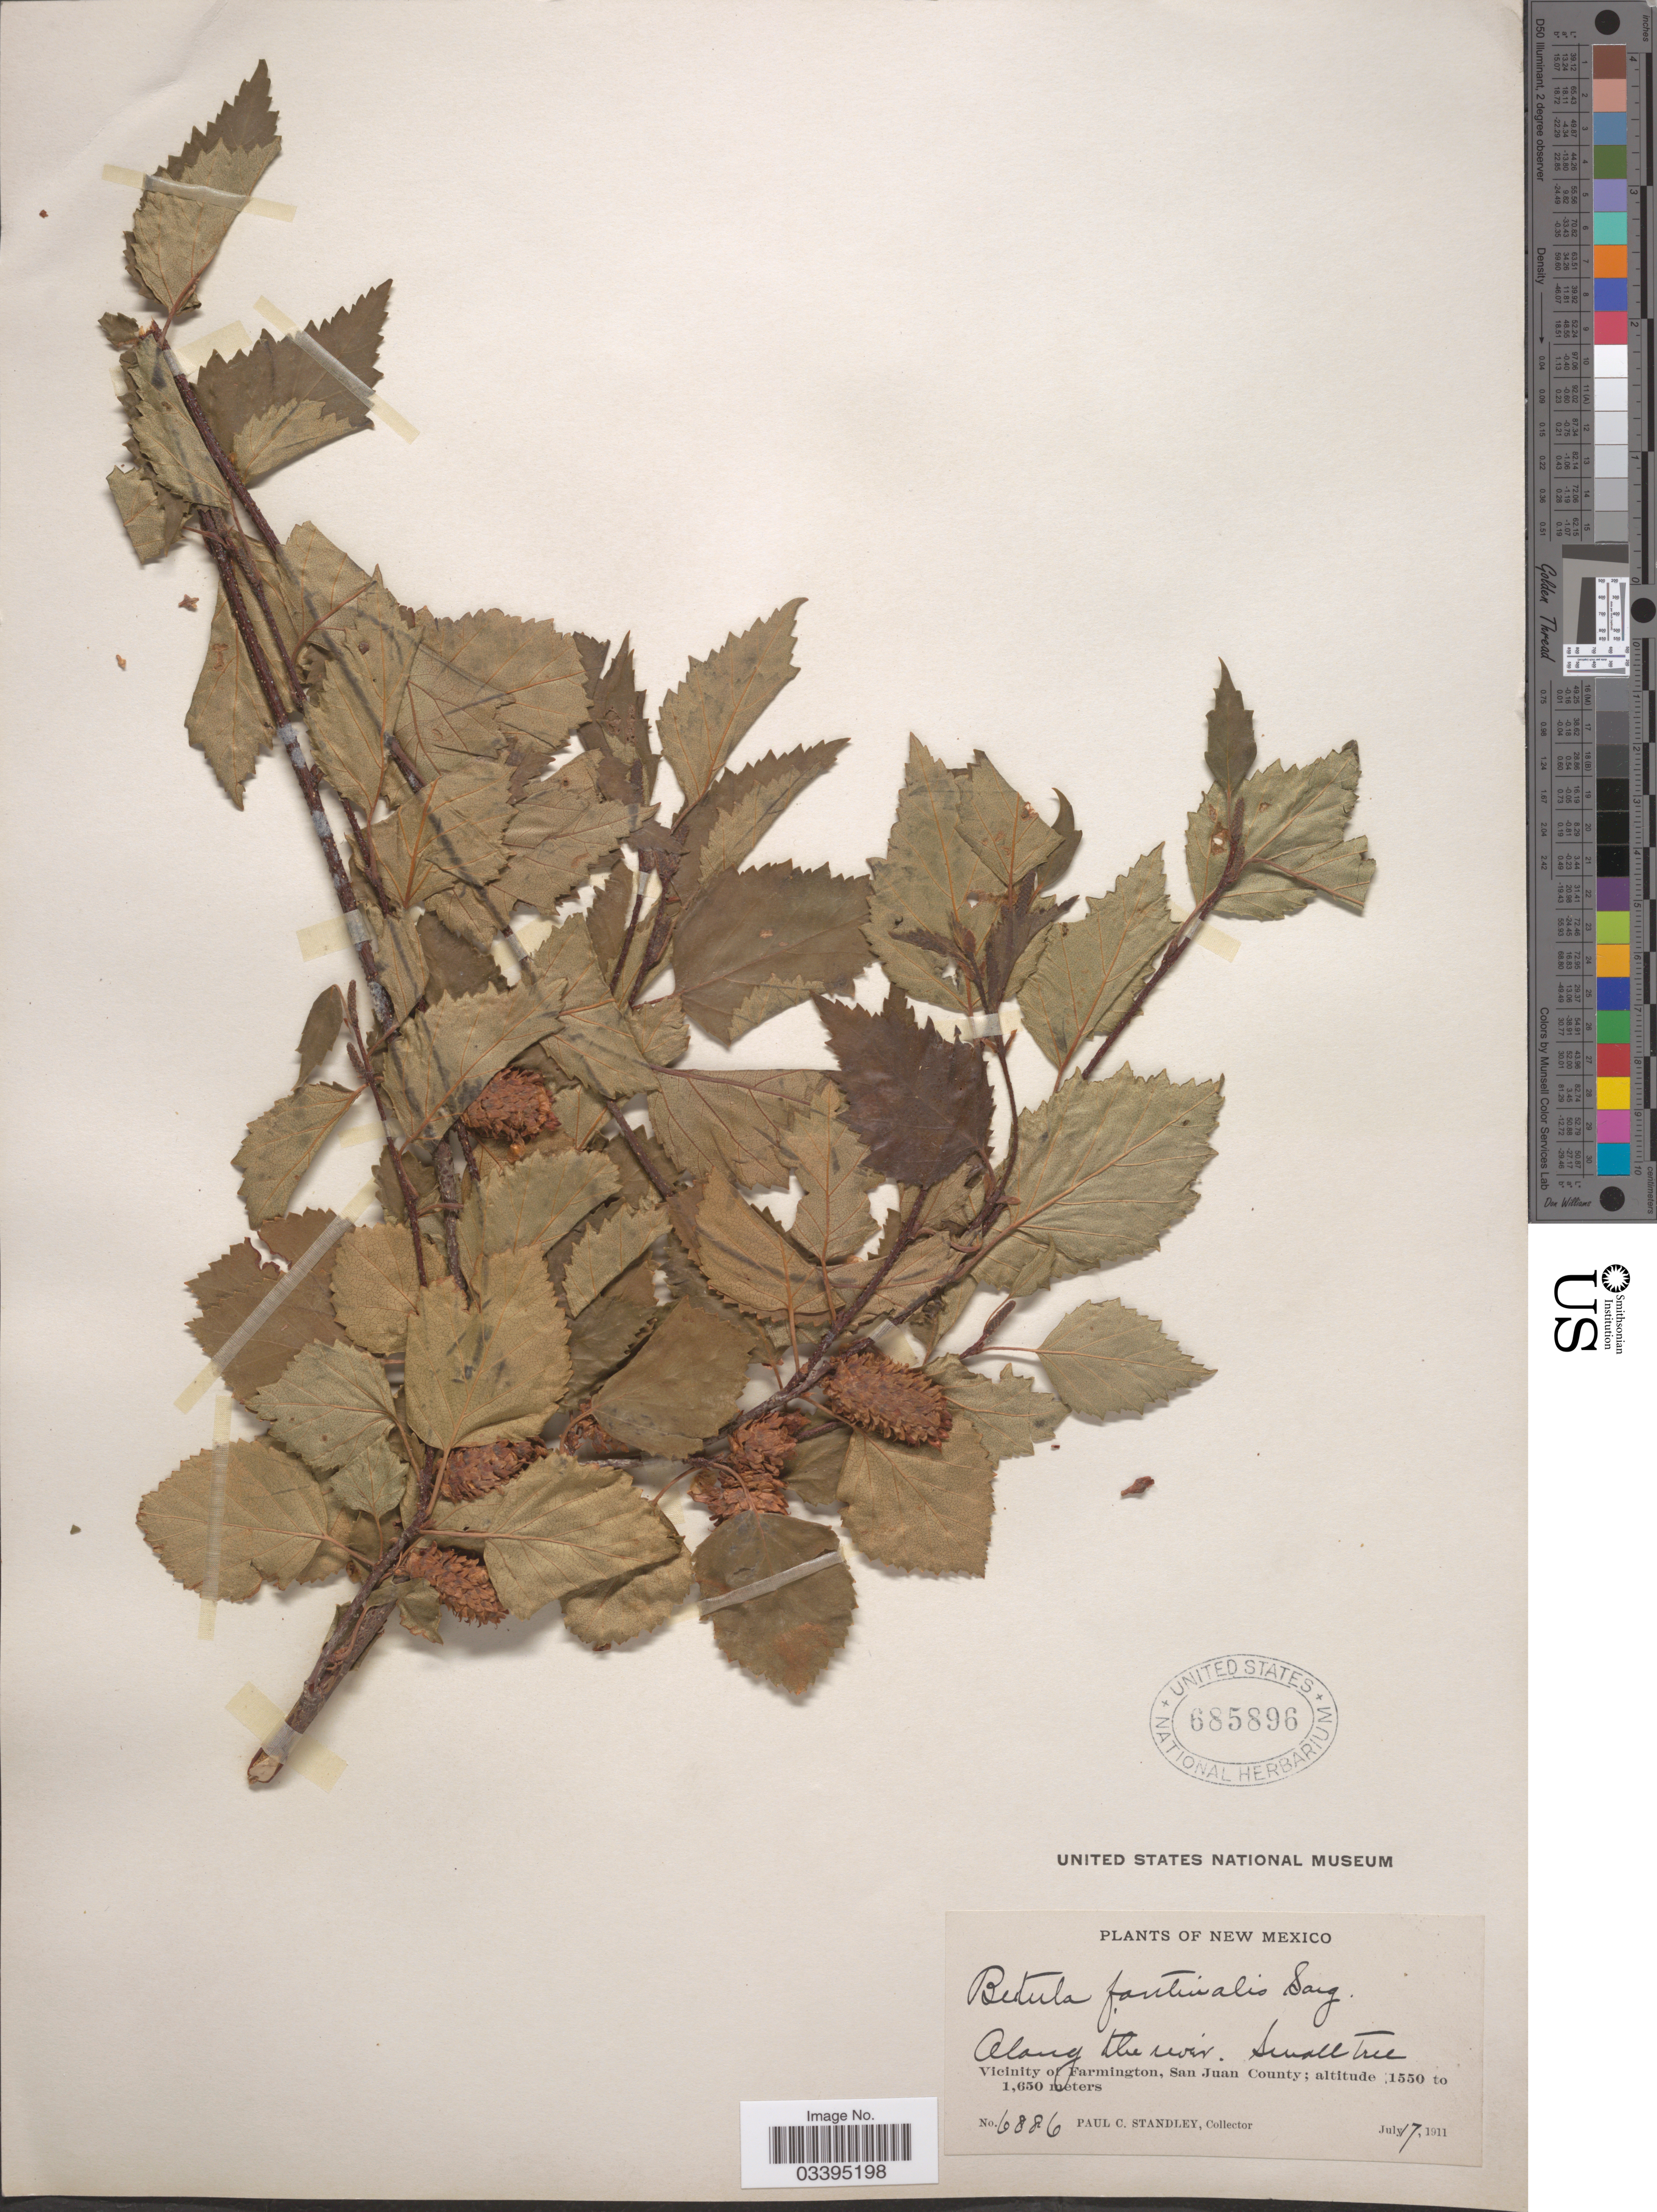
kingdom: Plantae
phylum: Tracheophyta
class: Magnoliopsida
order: Fagales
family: Betulaceae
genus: Betula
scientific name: Betula fontinalis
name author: Sarg.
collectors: P. C. Standley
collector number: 6886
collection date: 1911-07-17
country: United States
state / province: New Mexico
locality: Along the river. Vicinity of Farmington, San Juan County.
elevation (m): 1550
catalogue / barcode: US 685896